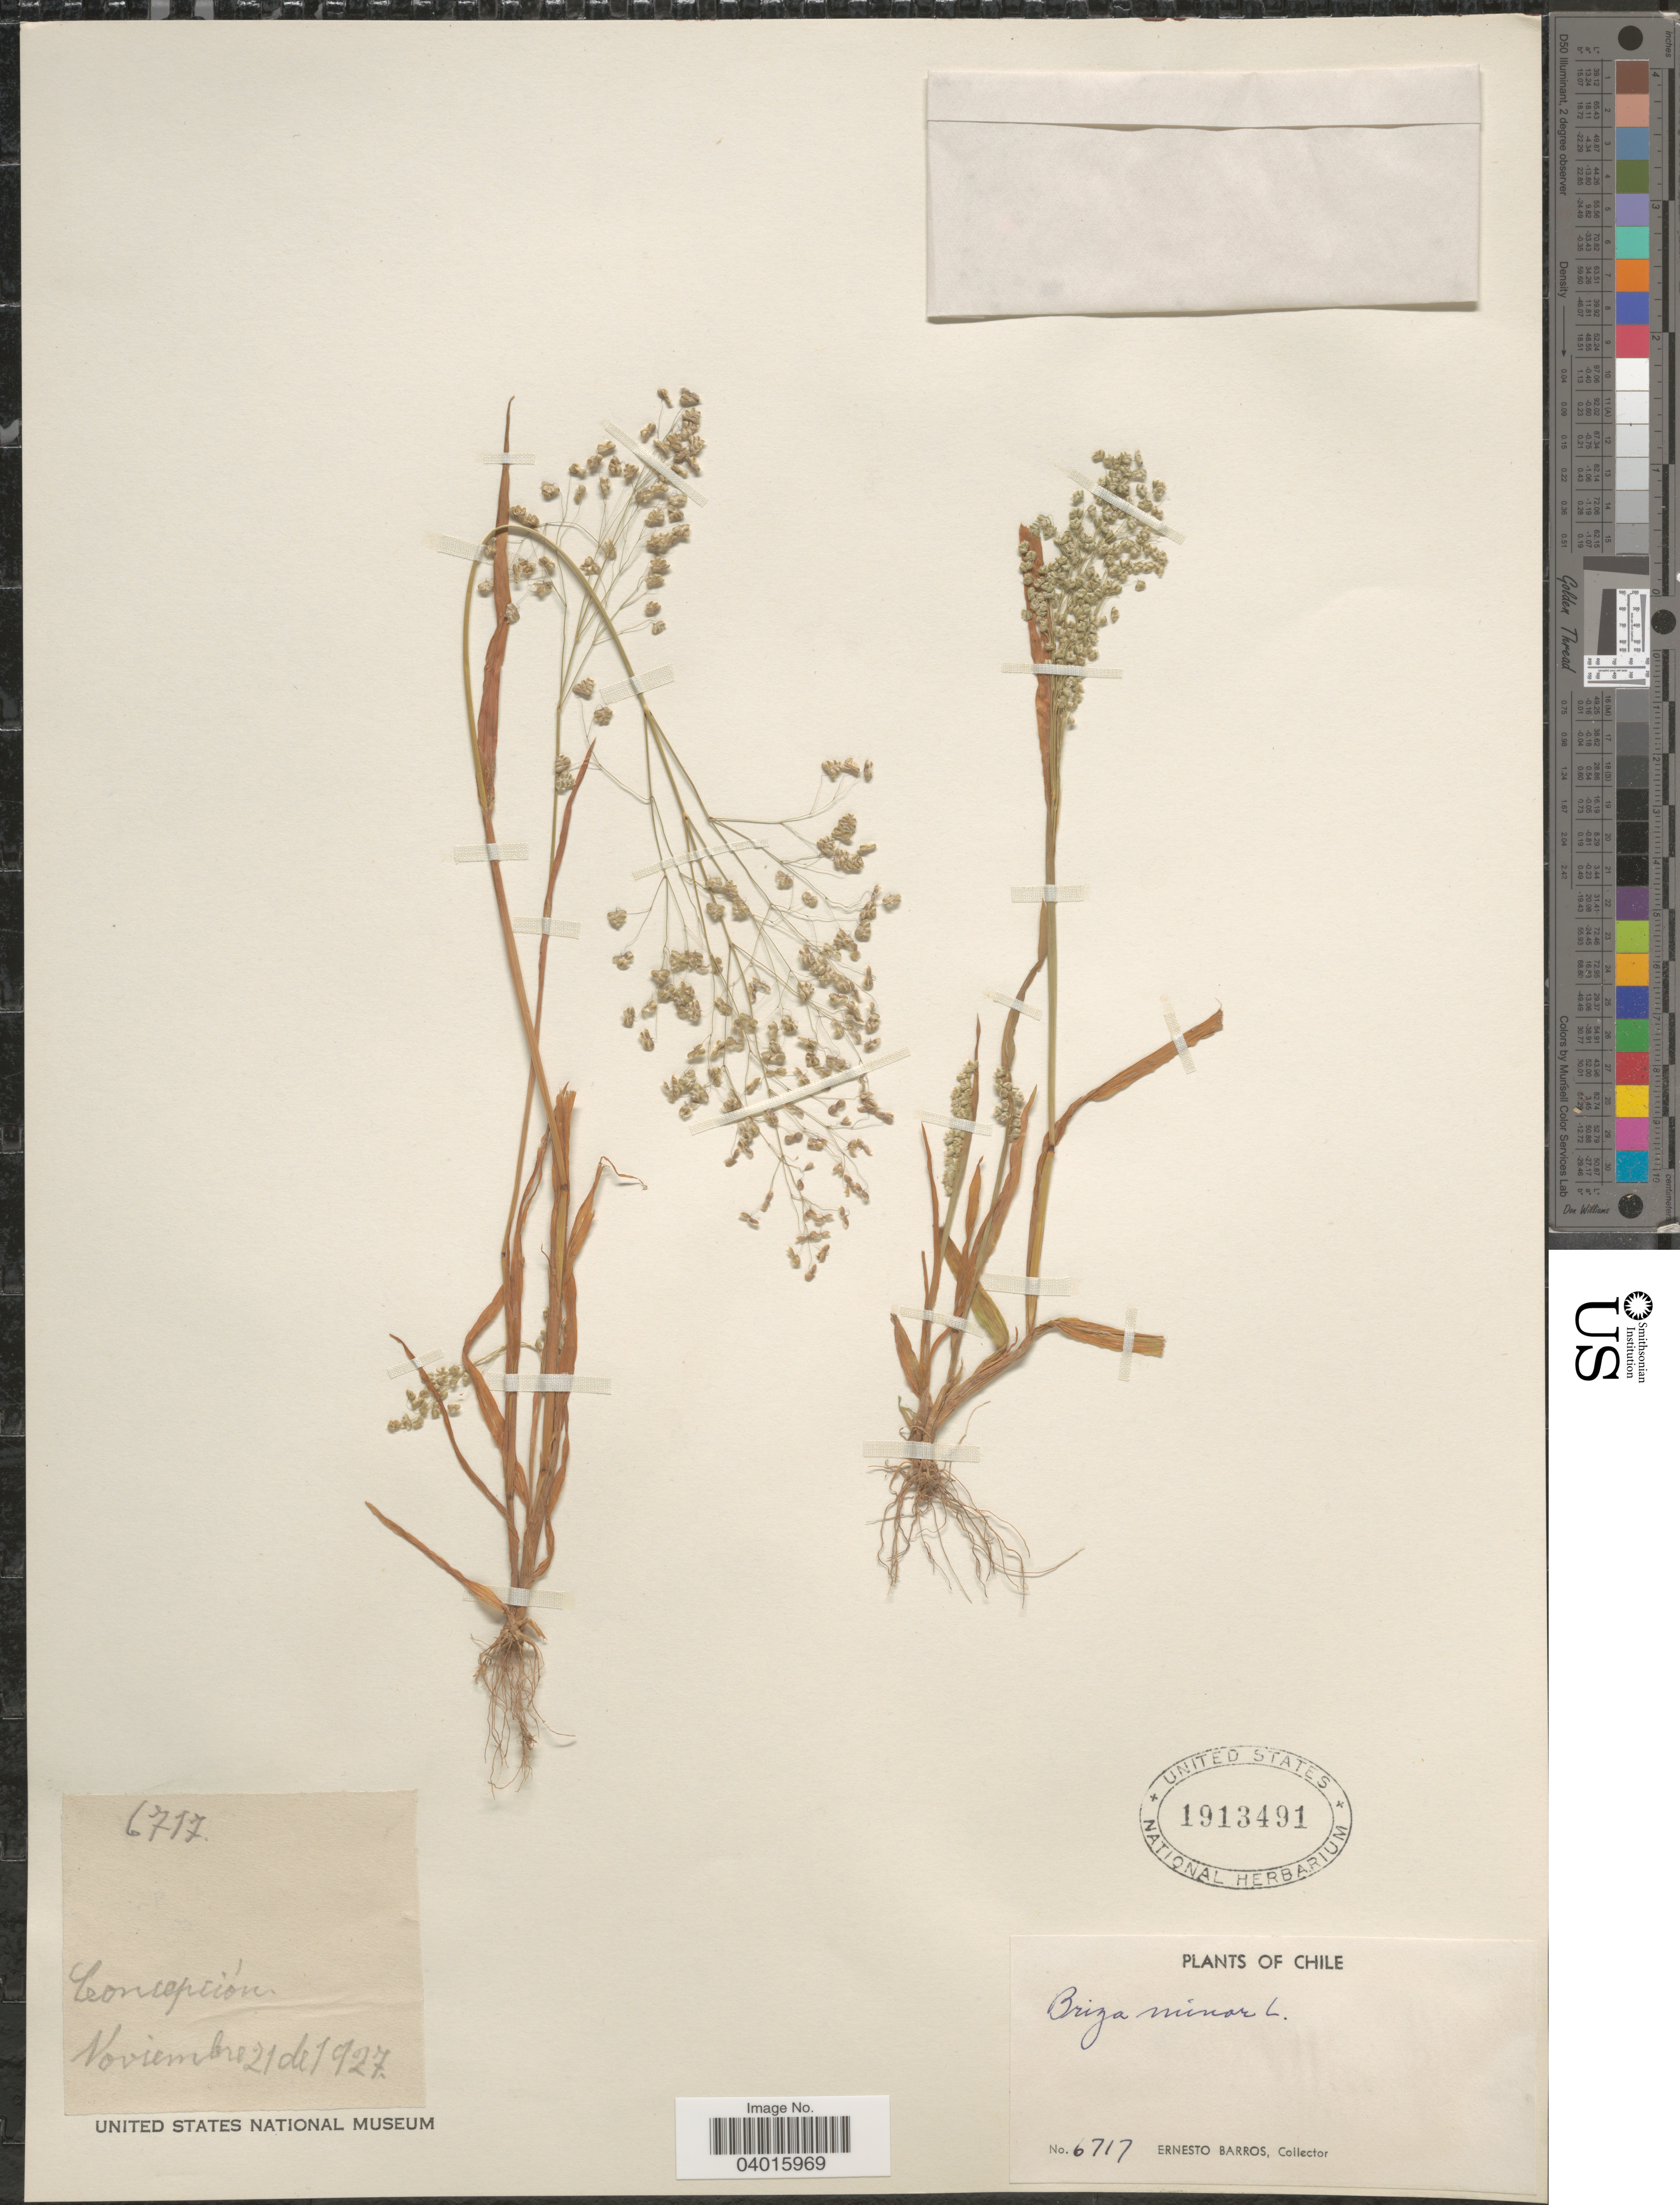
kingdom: Plantae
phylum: Tracheophyta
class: Liliopsida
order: Poales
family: Poaceae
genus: Briza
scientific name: Briza minor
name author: L.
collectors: E. Barros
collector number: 6717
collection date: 1927-11-21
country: Chile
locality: Concepción.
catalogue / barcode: US 1913491